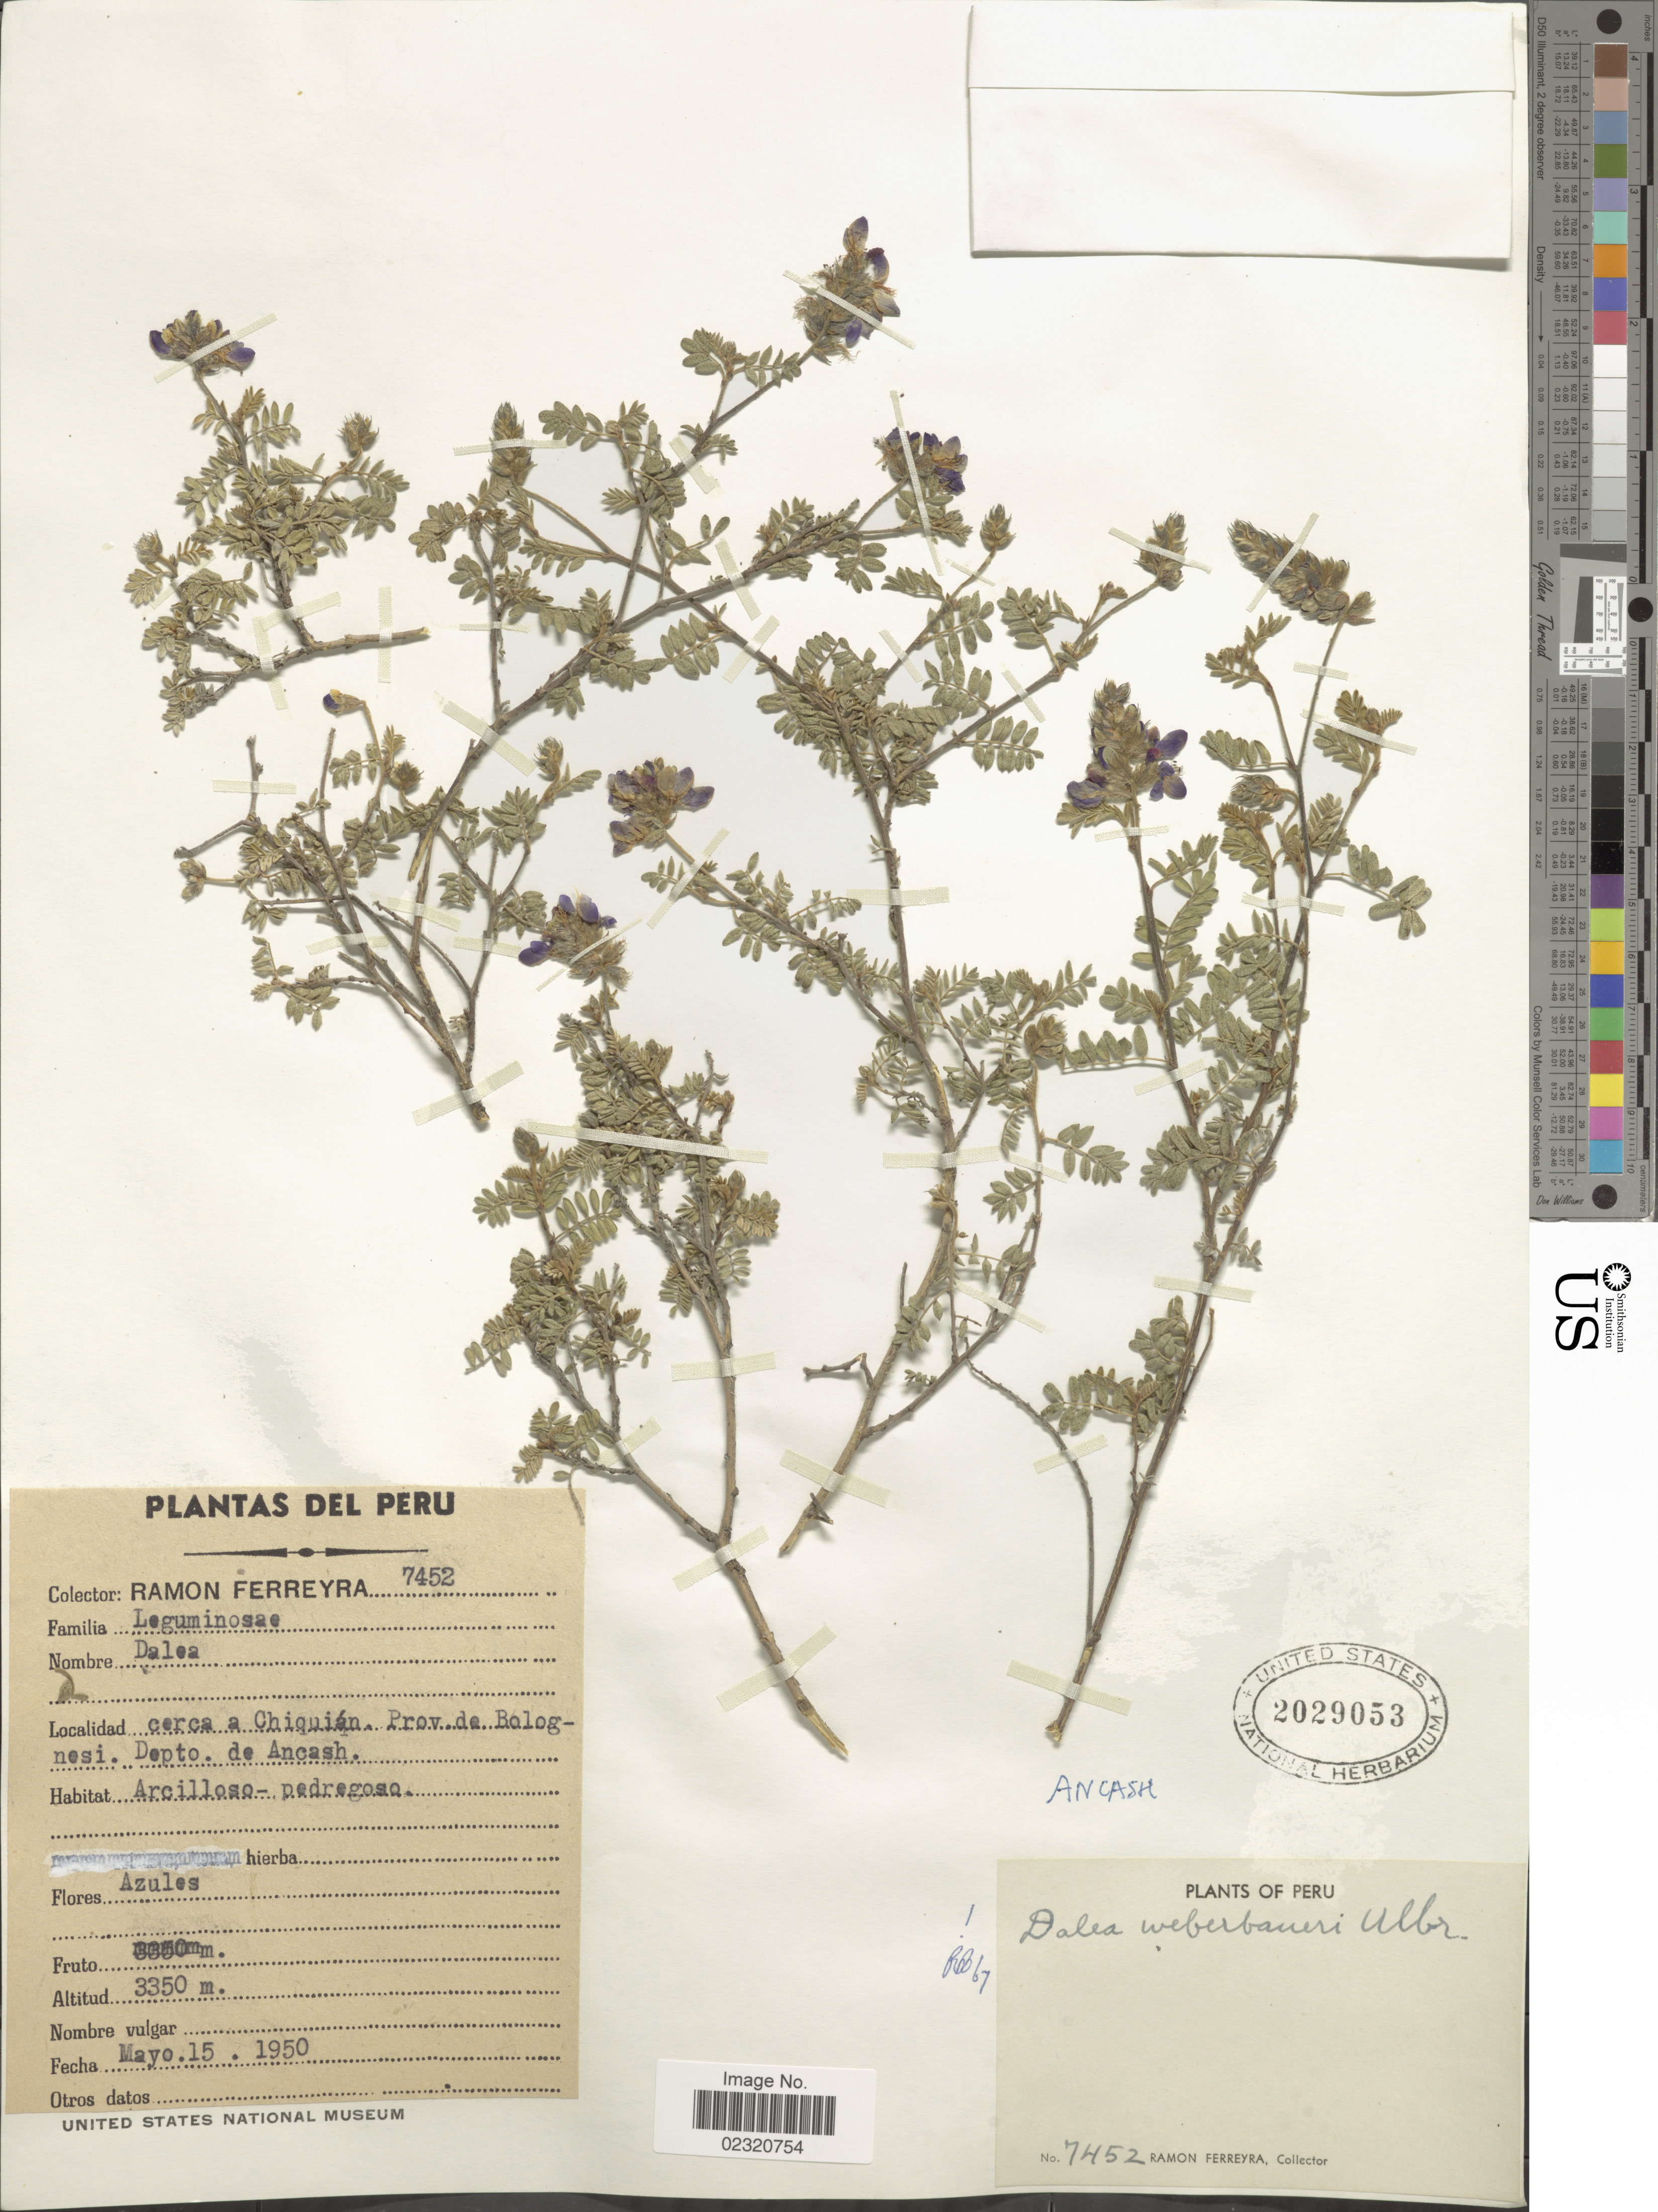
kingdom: Plantae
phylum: Tracheophyta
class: Magnoliopsida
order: Fabales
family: Fabaceae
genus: Dalea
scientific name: Dalea weberbaueri var. weberbaueri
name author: Ulbr.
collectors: R. A. Ferreyra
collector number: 7452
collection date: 1950-05-15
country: Peru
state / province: Ancash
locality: Cerca a Chiquian. Prov. de Bolognesi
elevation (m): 3350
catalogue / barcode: US 2029053